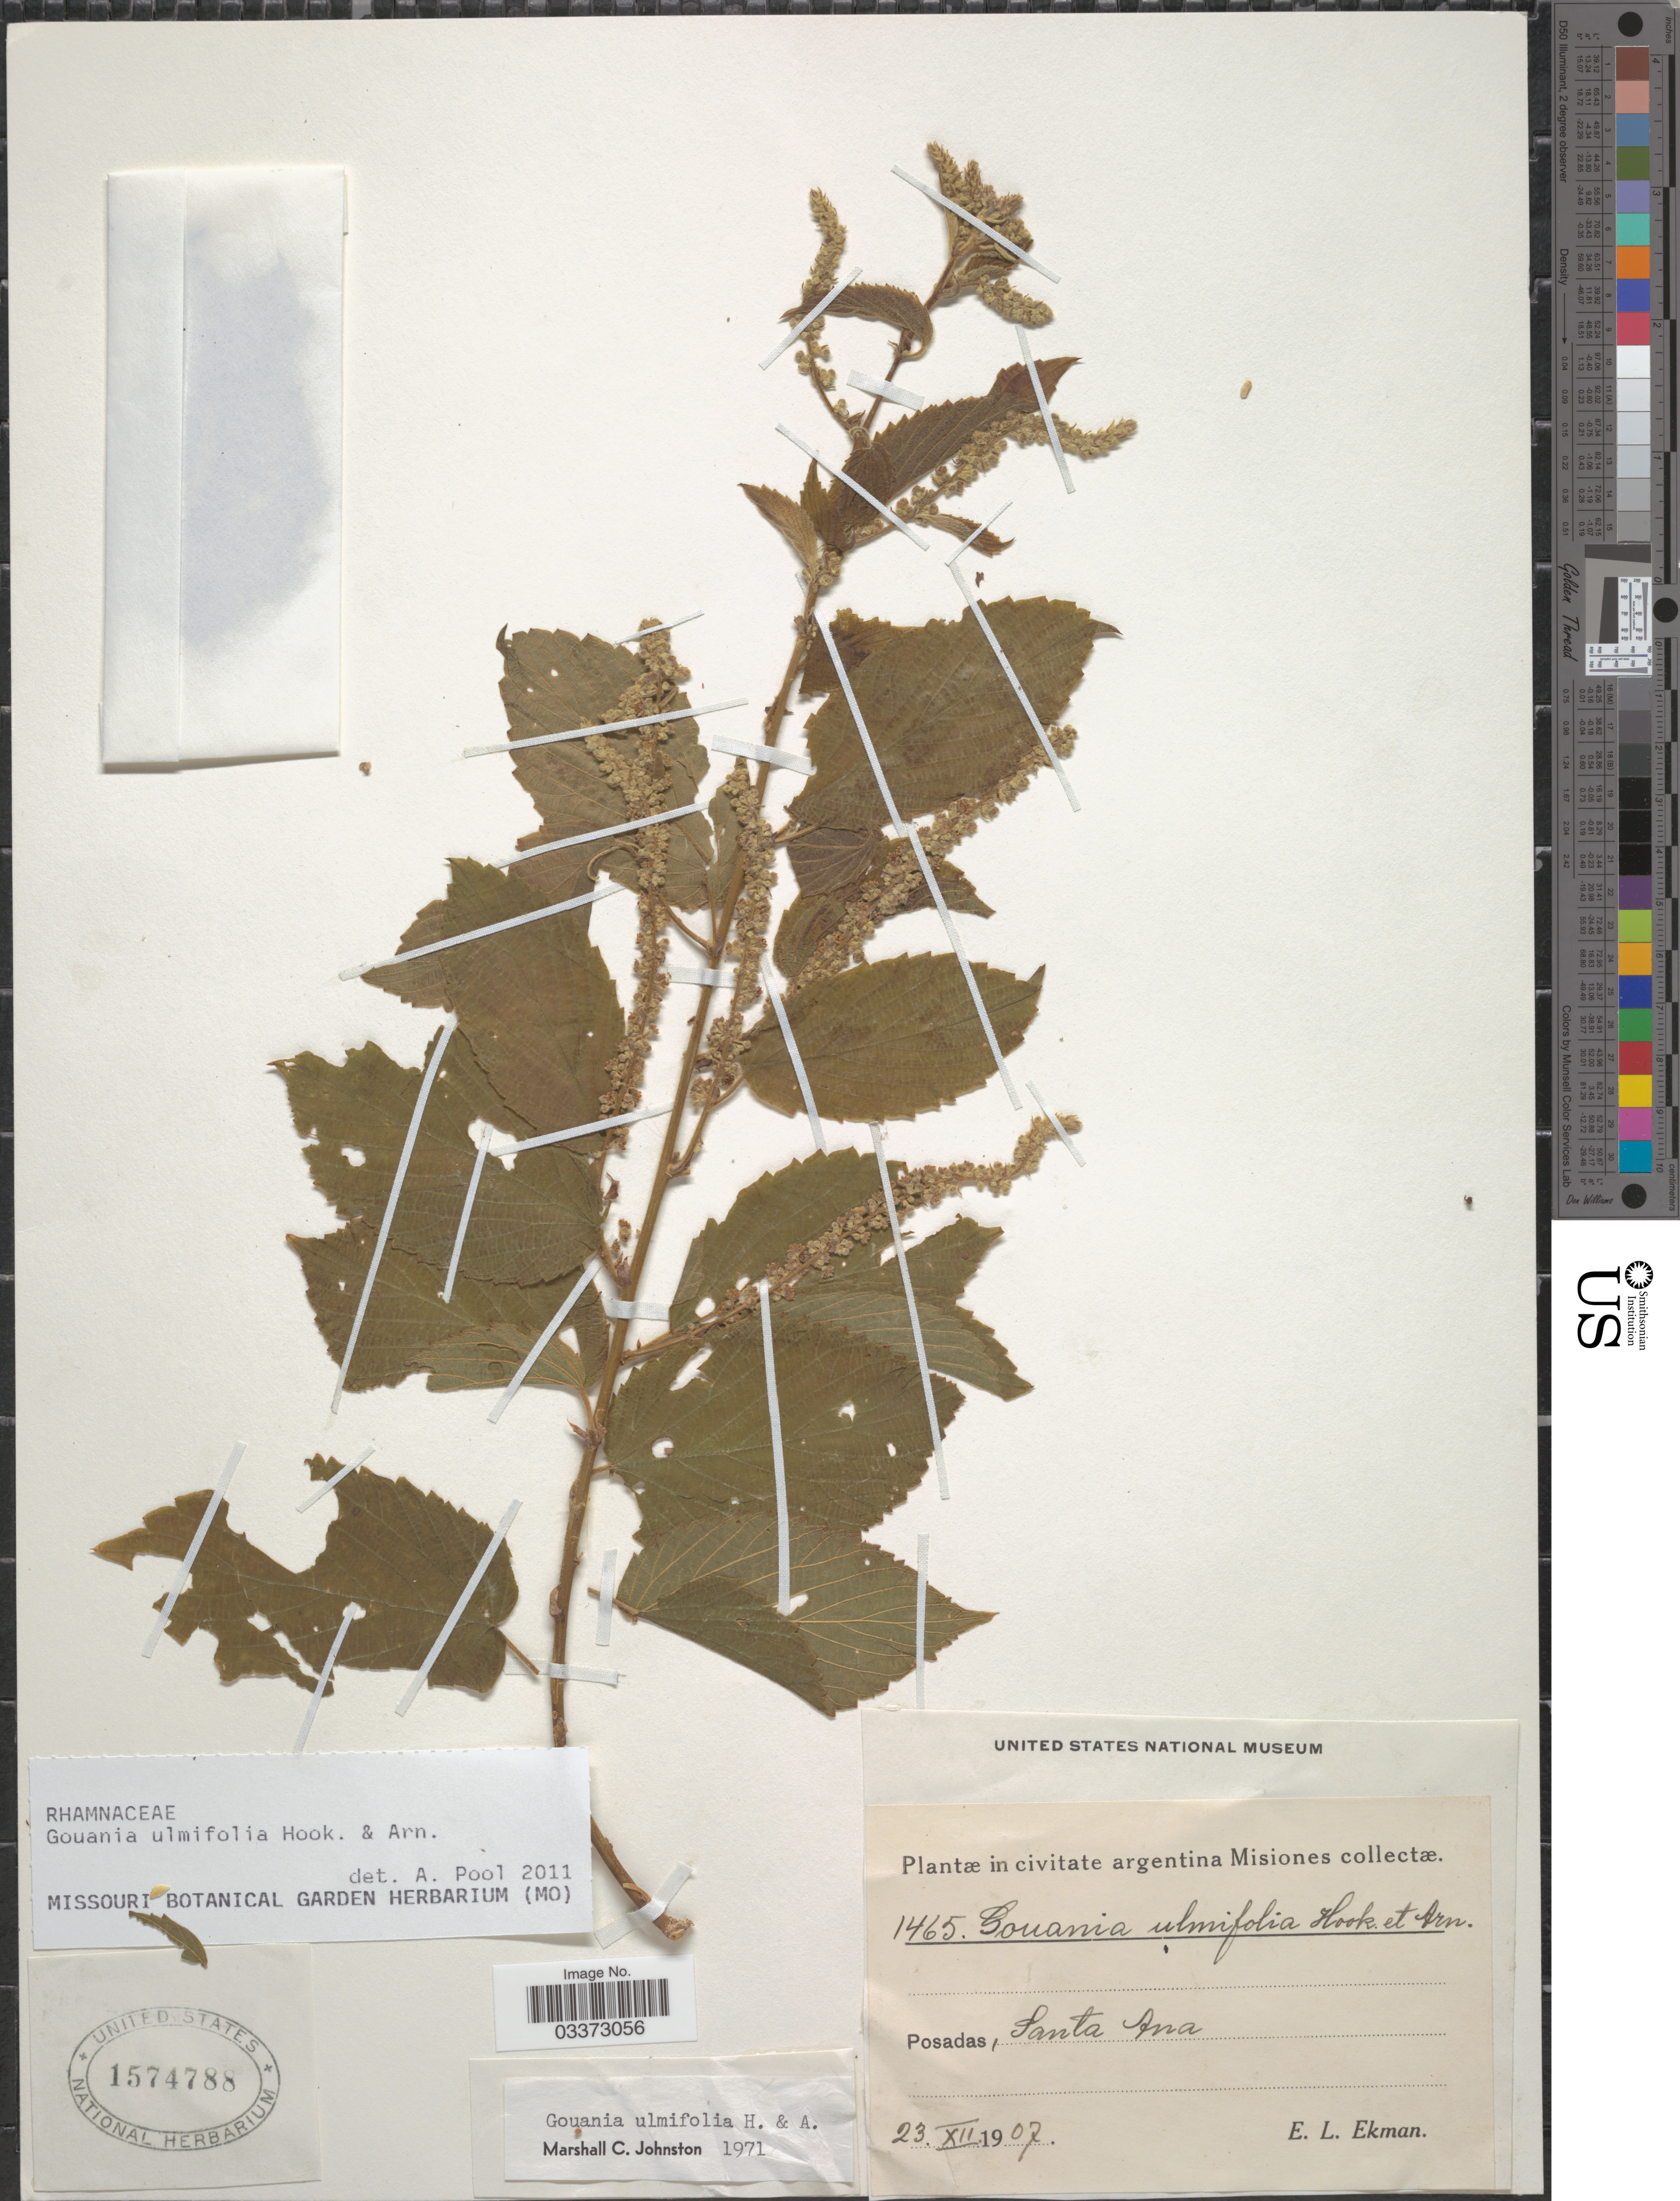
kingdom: Plantae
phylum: Tracheophyta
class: Magnoliopsida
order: Rosales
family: Rhamnaceae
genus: Gouania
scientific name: Gouania ulmifolia Triana & Planch., nom. illeg.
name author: Triana & Planch.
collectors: E. L. Ekman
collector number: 1465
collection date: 1907-12-23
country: Argentina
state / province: Misiones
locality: In civitate argentina Misiones. Posadas, Santa Ana.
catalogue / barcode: US 1574788